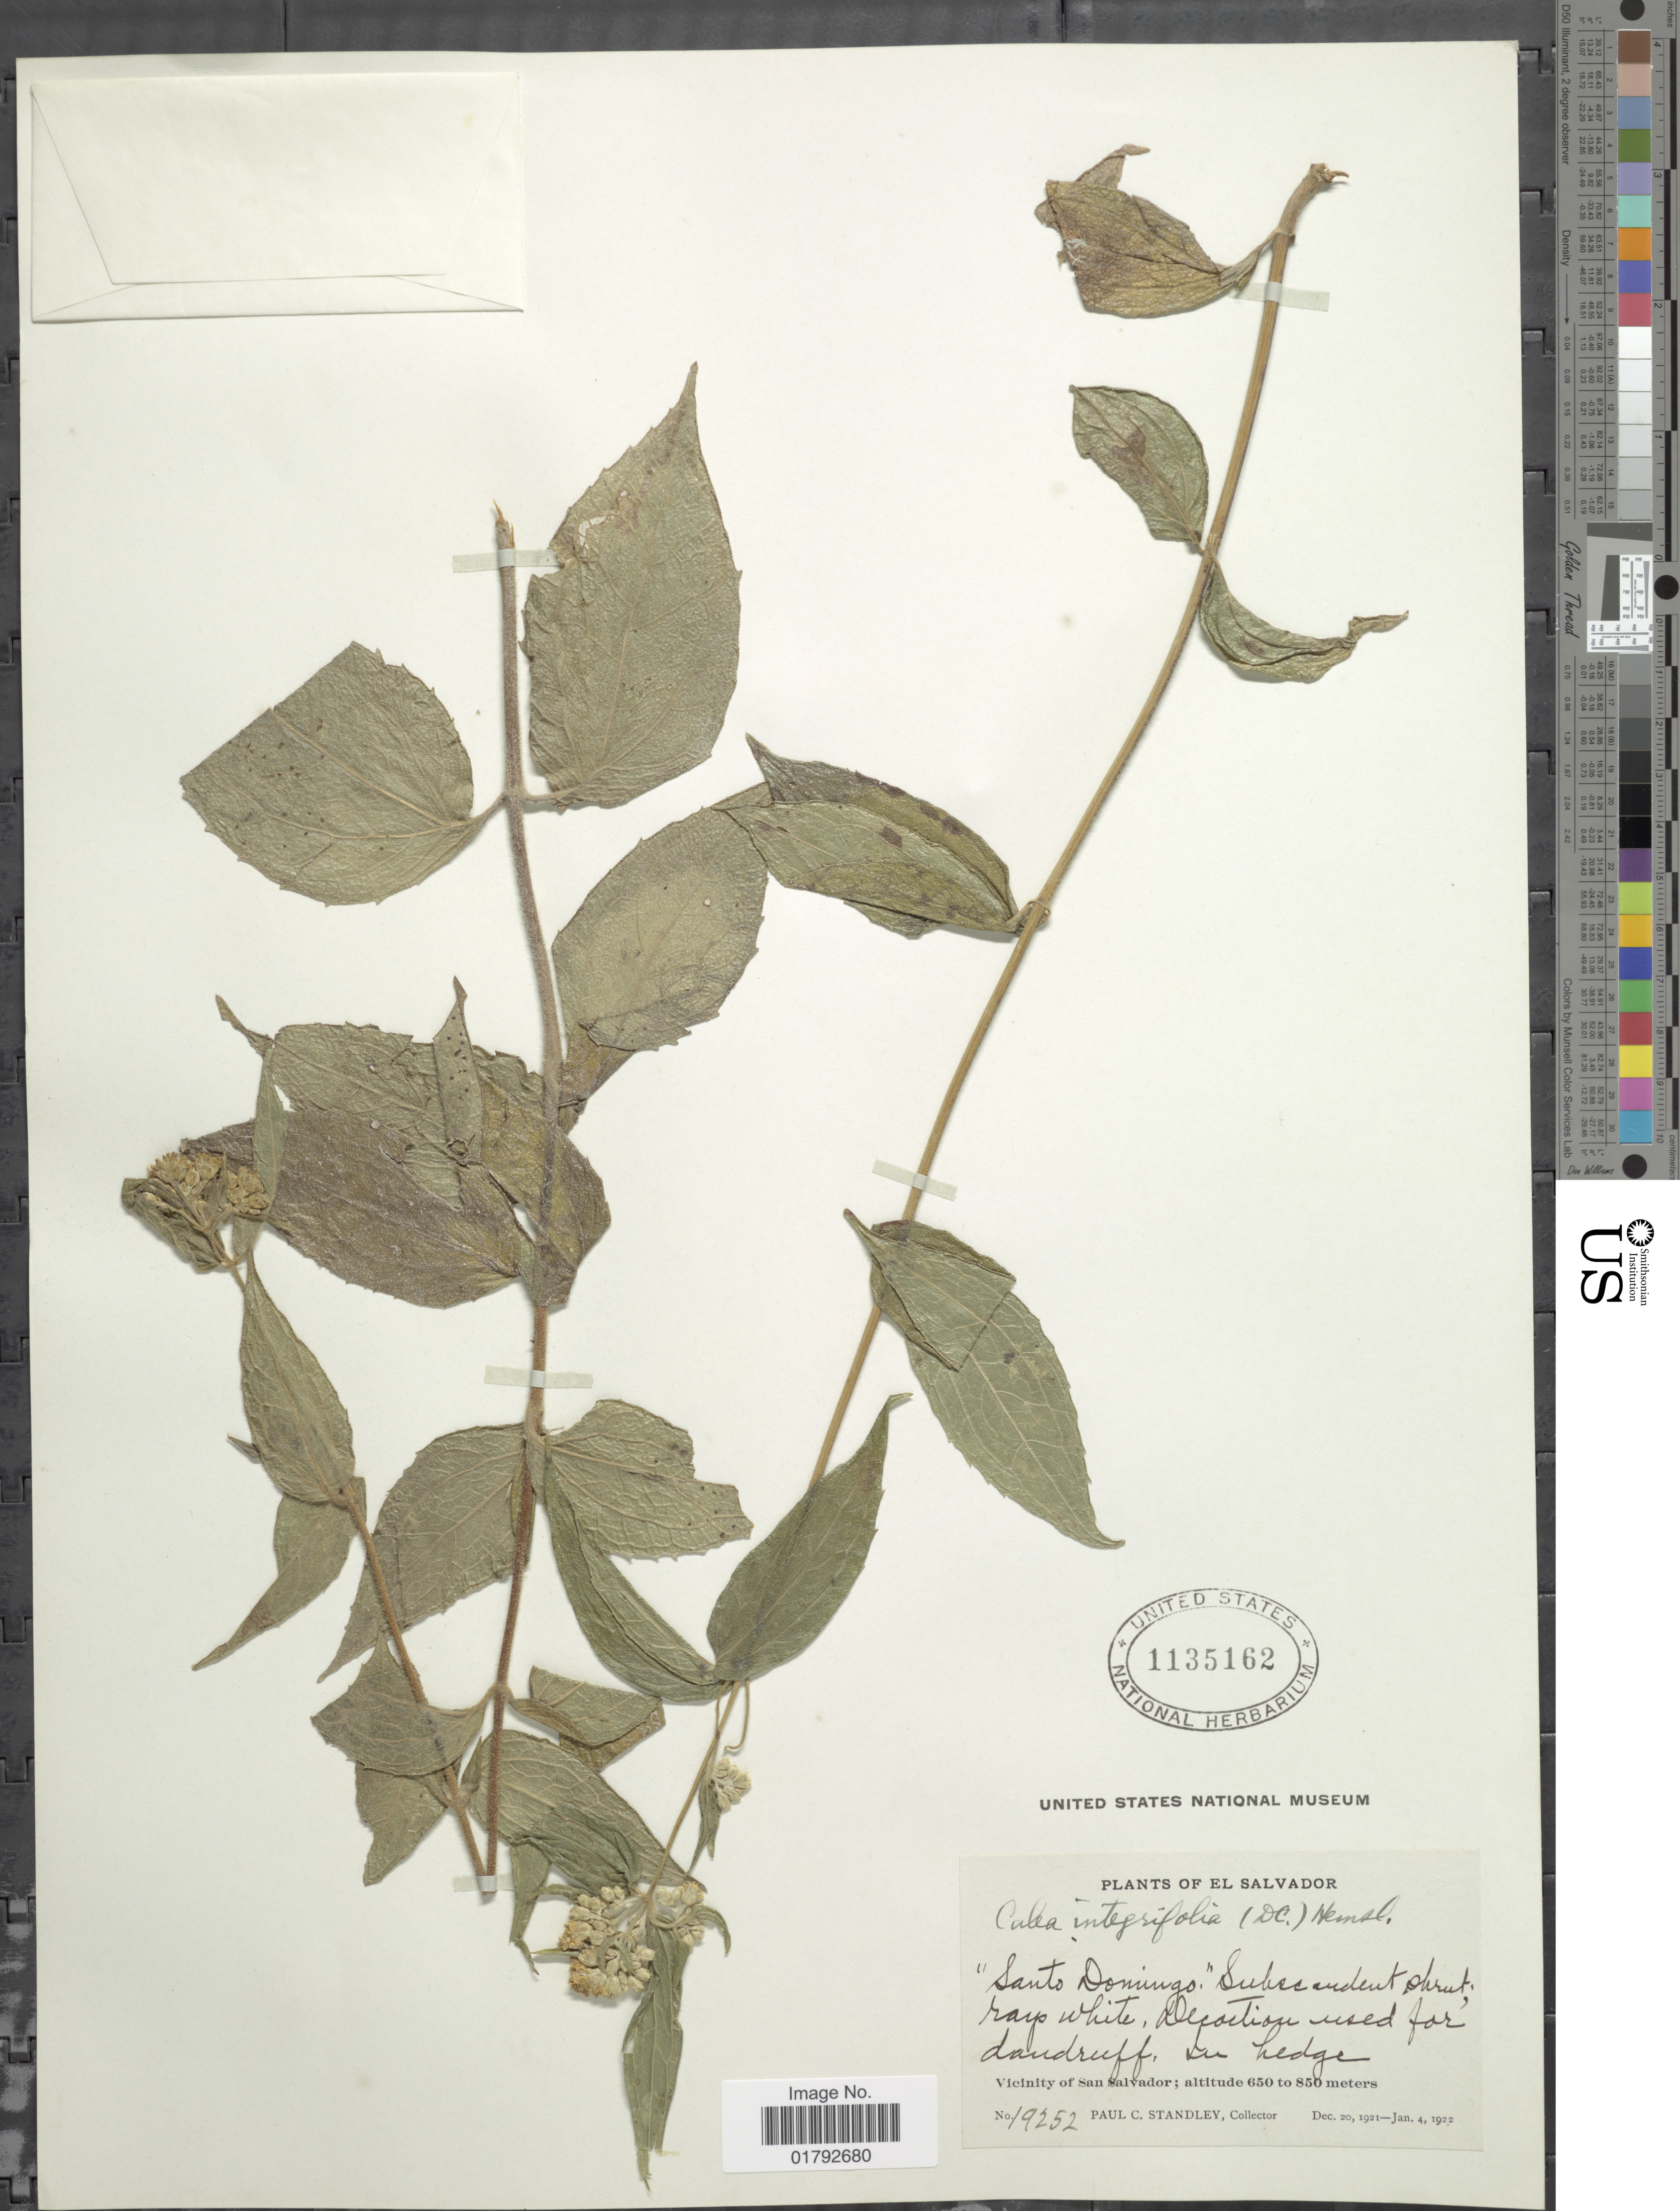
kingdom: Plantae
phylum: Tracheophyta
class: Magnoliopsida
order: Asterales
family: Asteraceae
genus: Alloispermum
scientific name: Alloispermum integrifolium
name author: (DC.) H. Rob.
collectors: P. C. Standley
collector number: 19252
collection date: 1921-12-20/1922-01-04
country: El Salvador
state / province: San Salvador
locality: Vicinity of San Salvador.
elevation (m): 650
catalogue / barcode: US 1135162